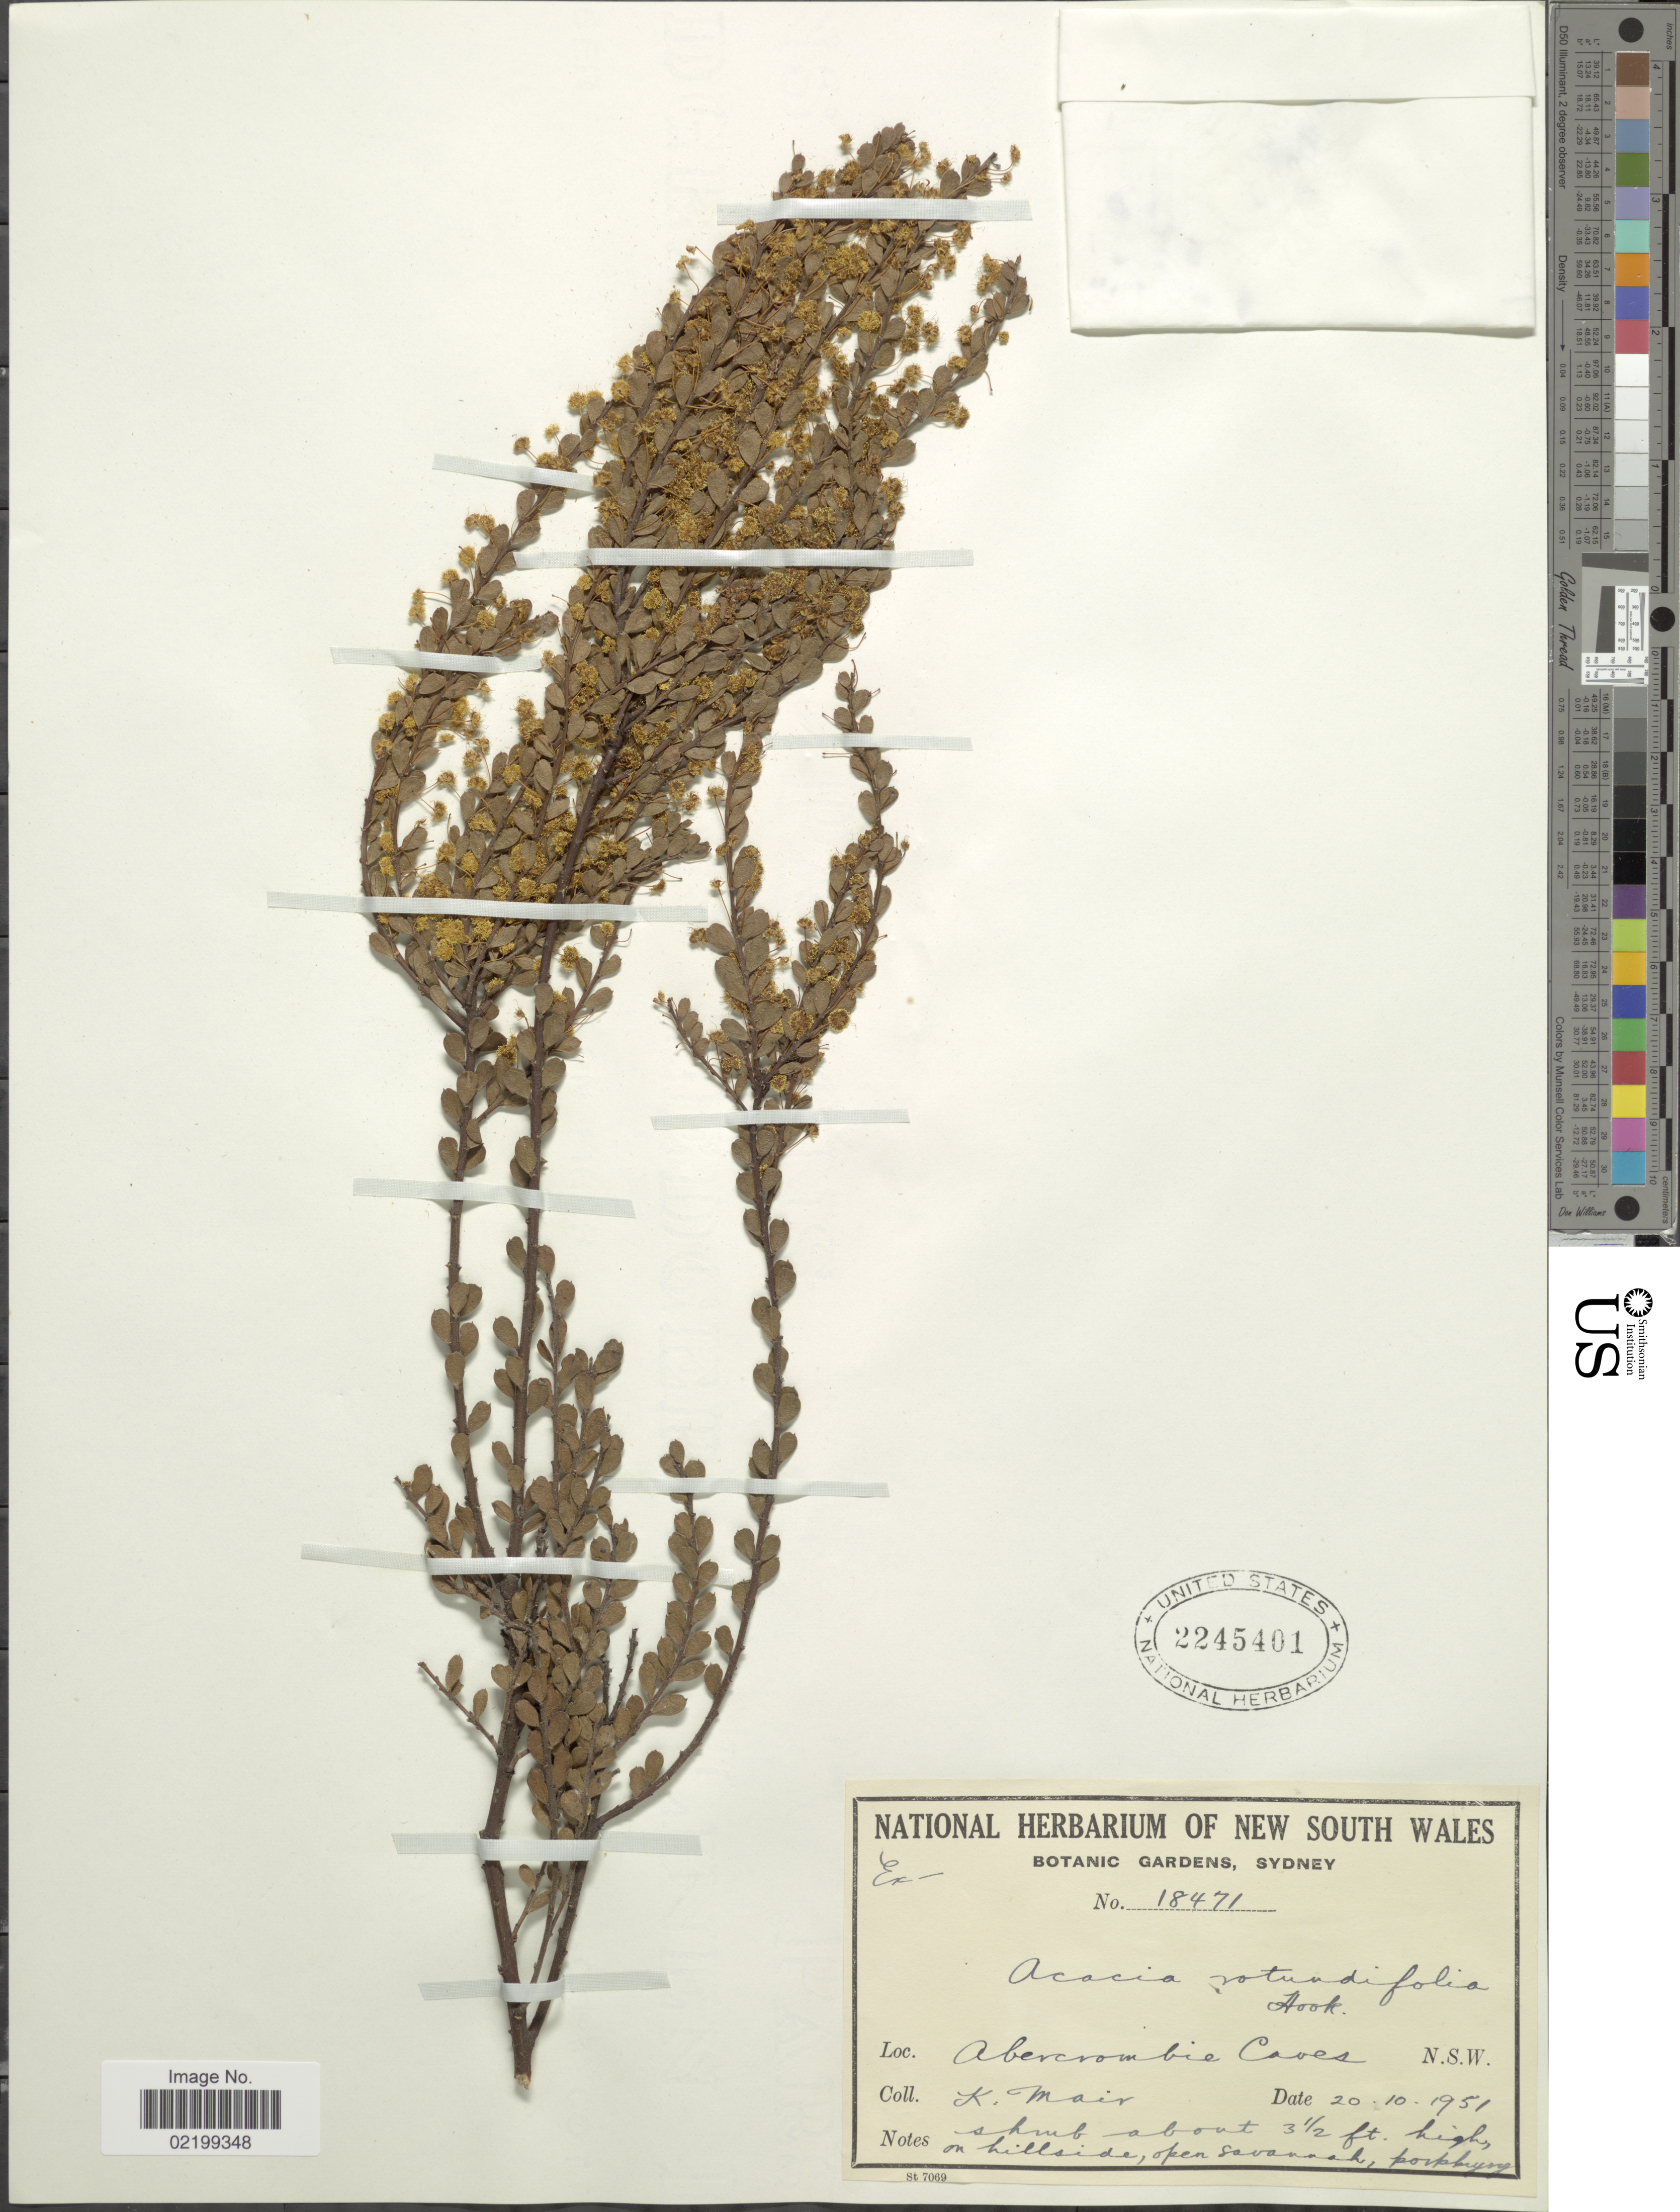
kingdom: Plantae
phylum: Tracheophyta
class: Magnoliopsida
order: Fabales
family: Fabaceae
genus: Acacia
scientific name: Acacia rotundifolia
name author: Hook.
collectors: K. Mair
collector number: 18471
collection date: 1951-10-20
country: Australia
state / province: New South Wales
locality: Abercrombie Caves, on hillside, open savannah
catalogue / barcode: US 2245401